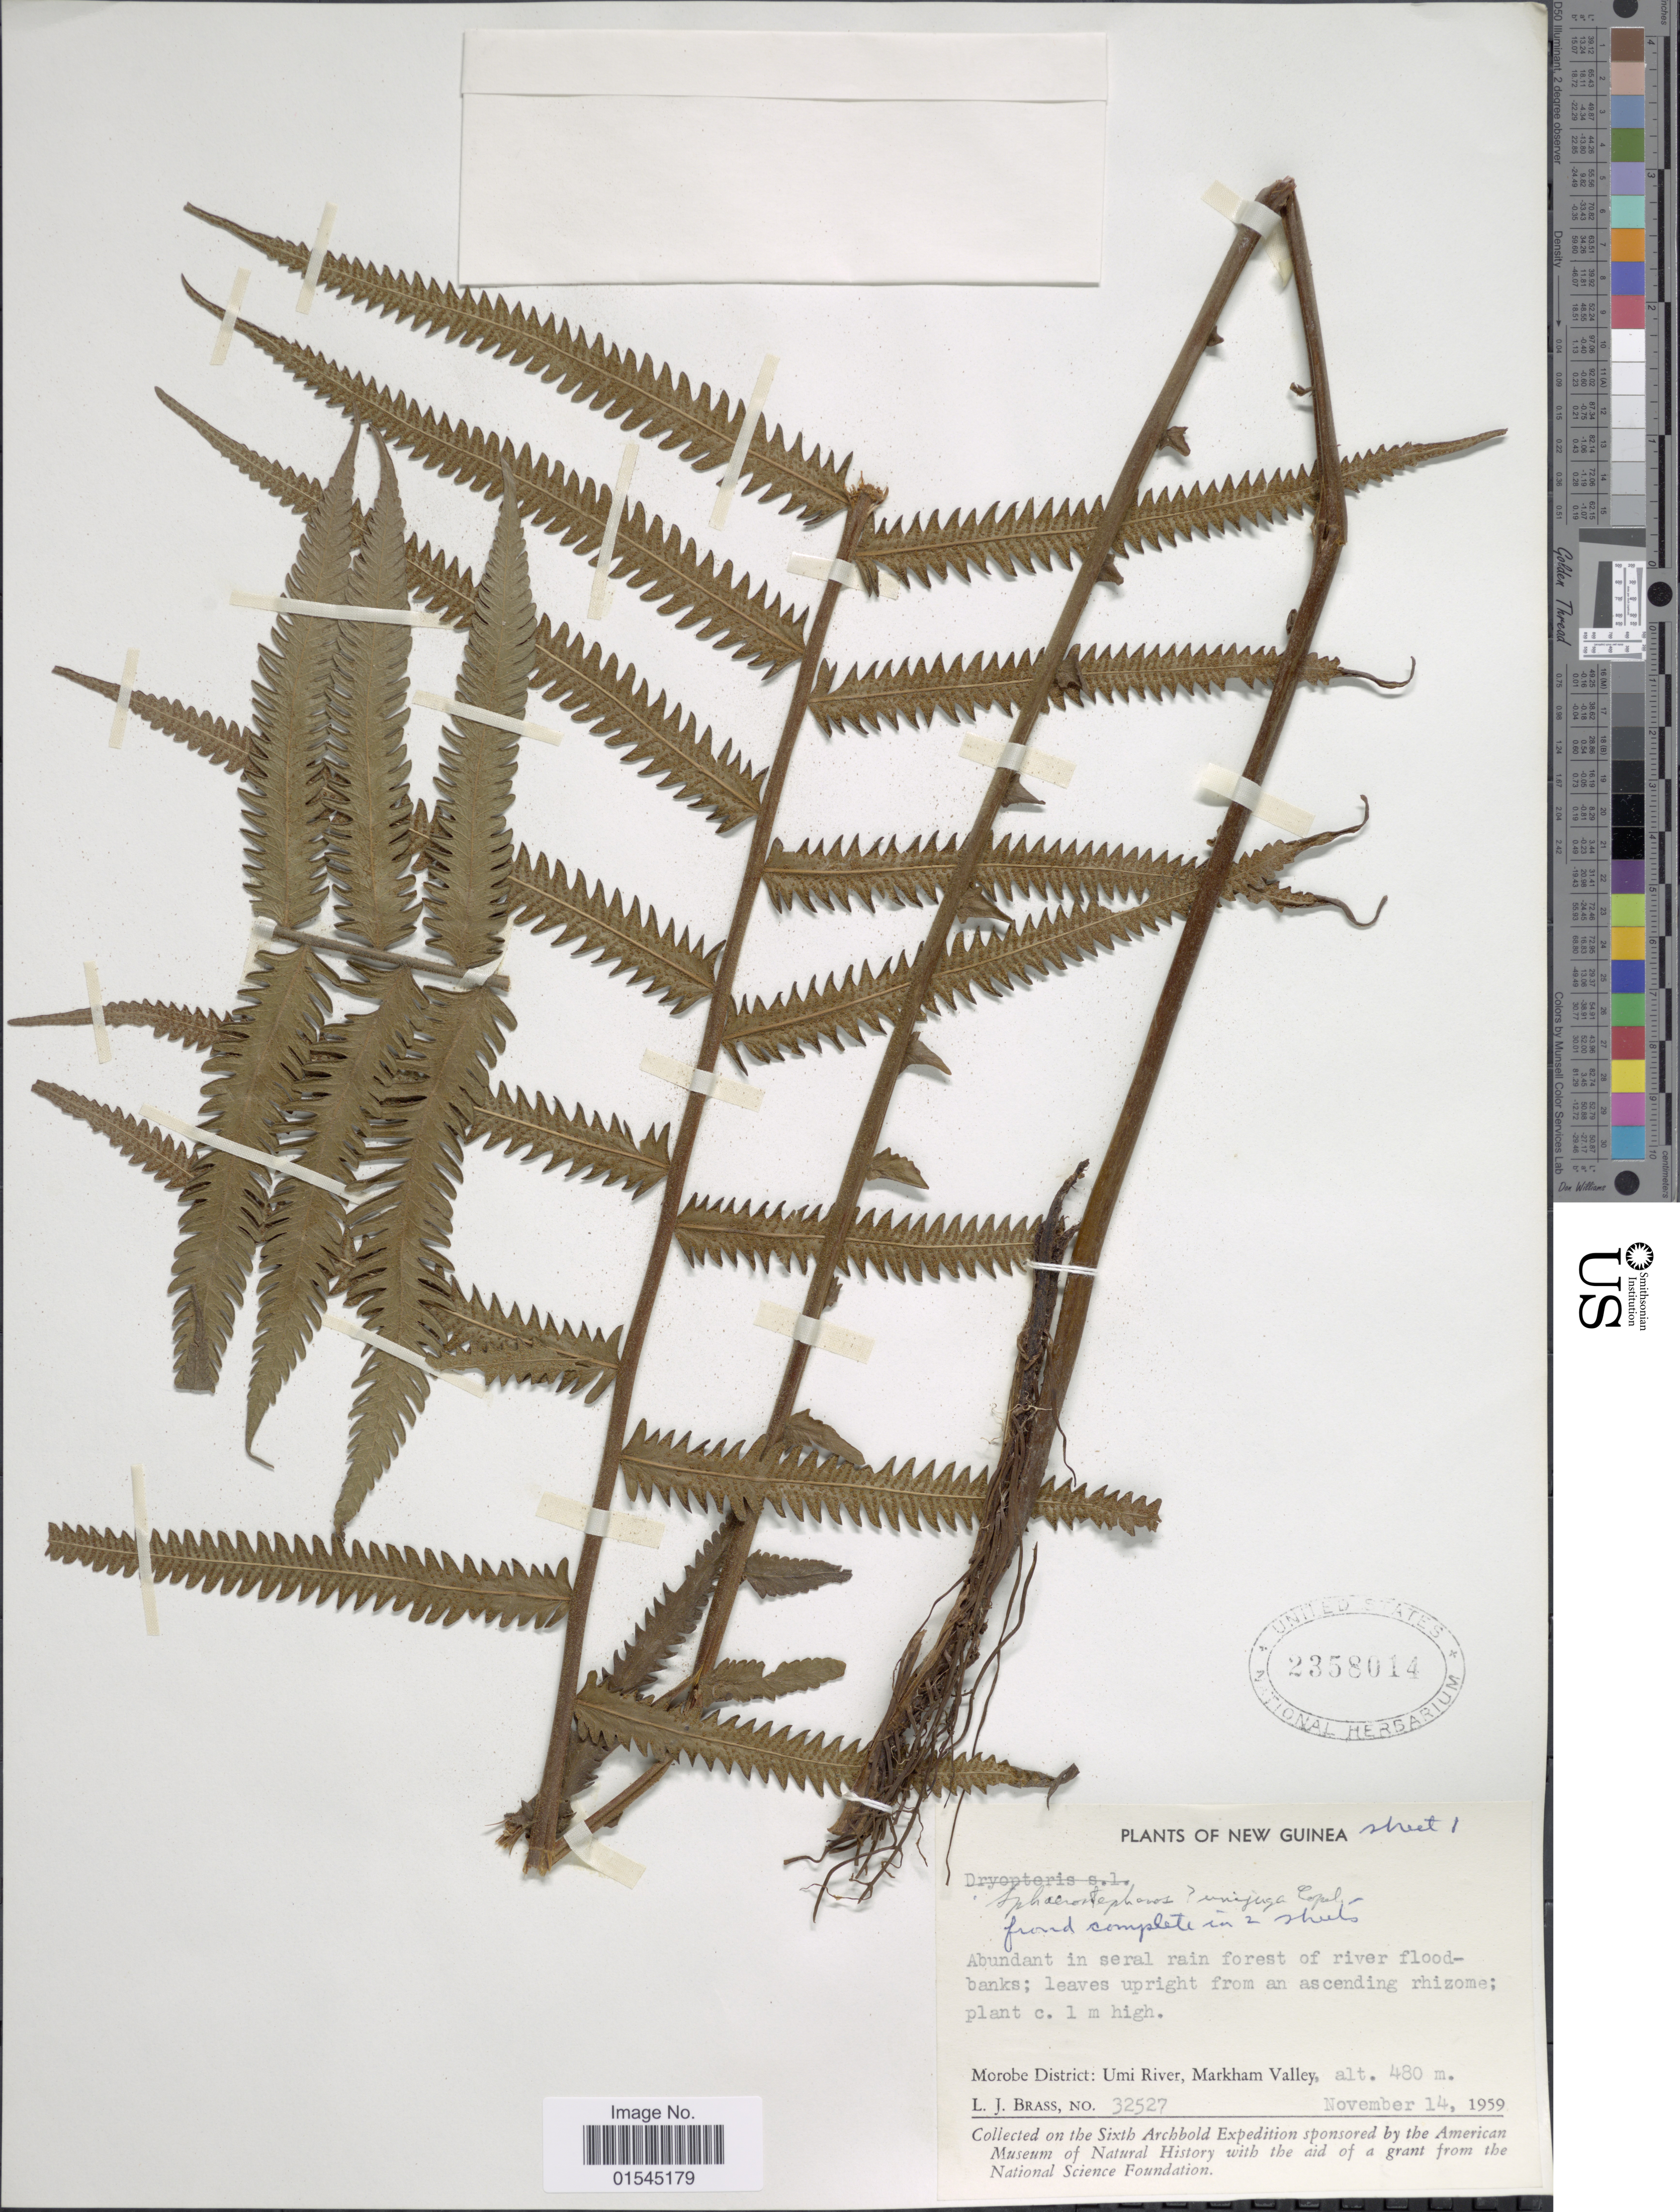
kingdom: Plantae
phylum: Tracheophyta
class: Polypodiopsida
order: Polypodiales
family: Thelypteridaceae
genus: Sphaerostephanos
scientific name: Sphaerostephanos unijuga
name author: Copel.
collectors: L. J. Brass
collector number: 32527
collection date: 1959-11-14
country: Papua New Guinea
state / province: Morobe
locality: New Guinea. Morobe District: Umi River, Markham Valley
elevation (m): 480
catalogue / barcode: US 2358014